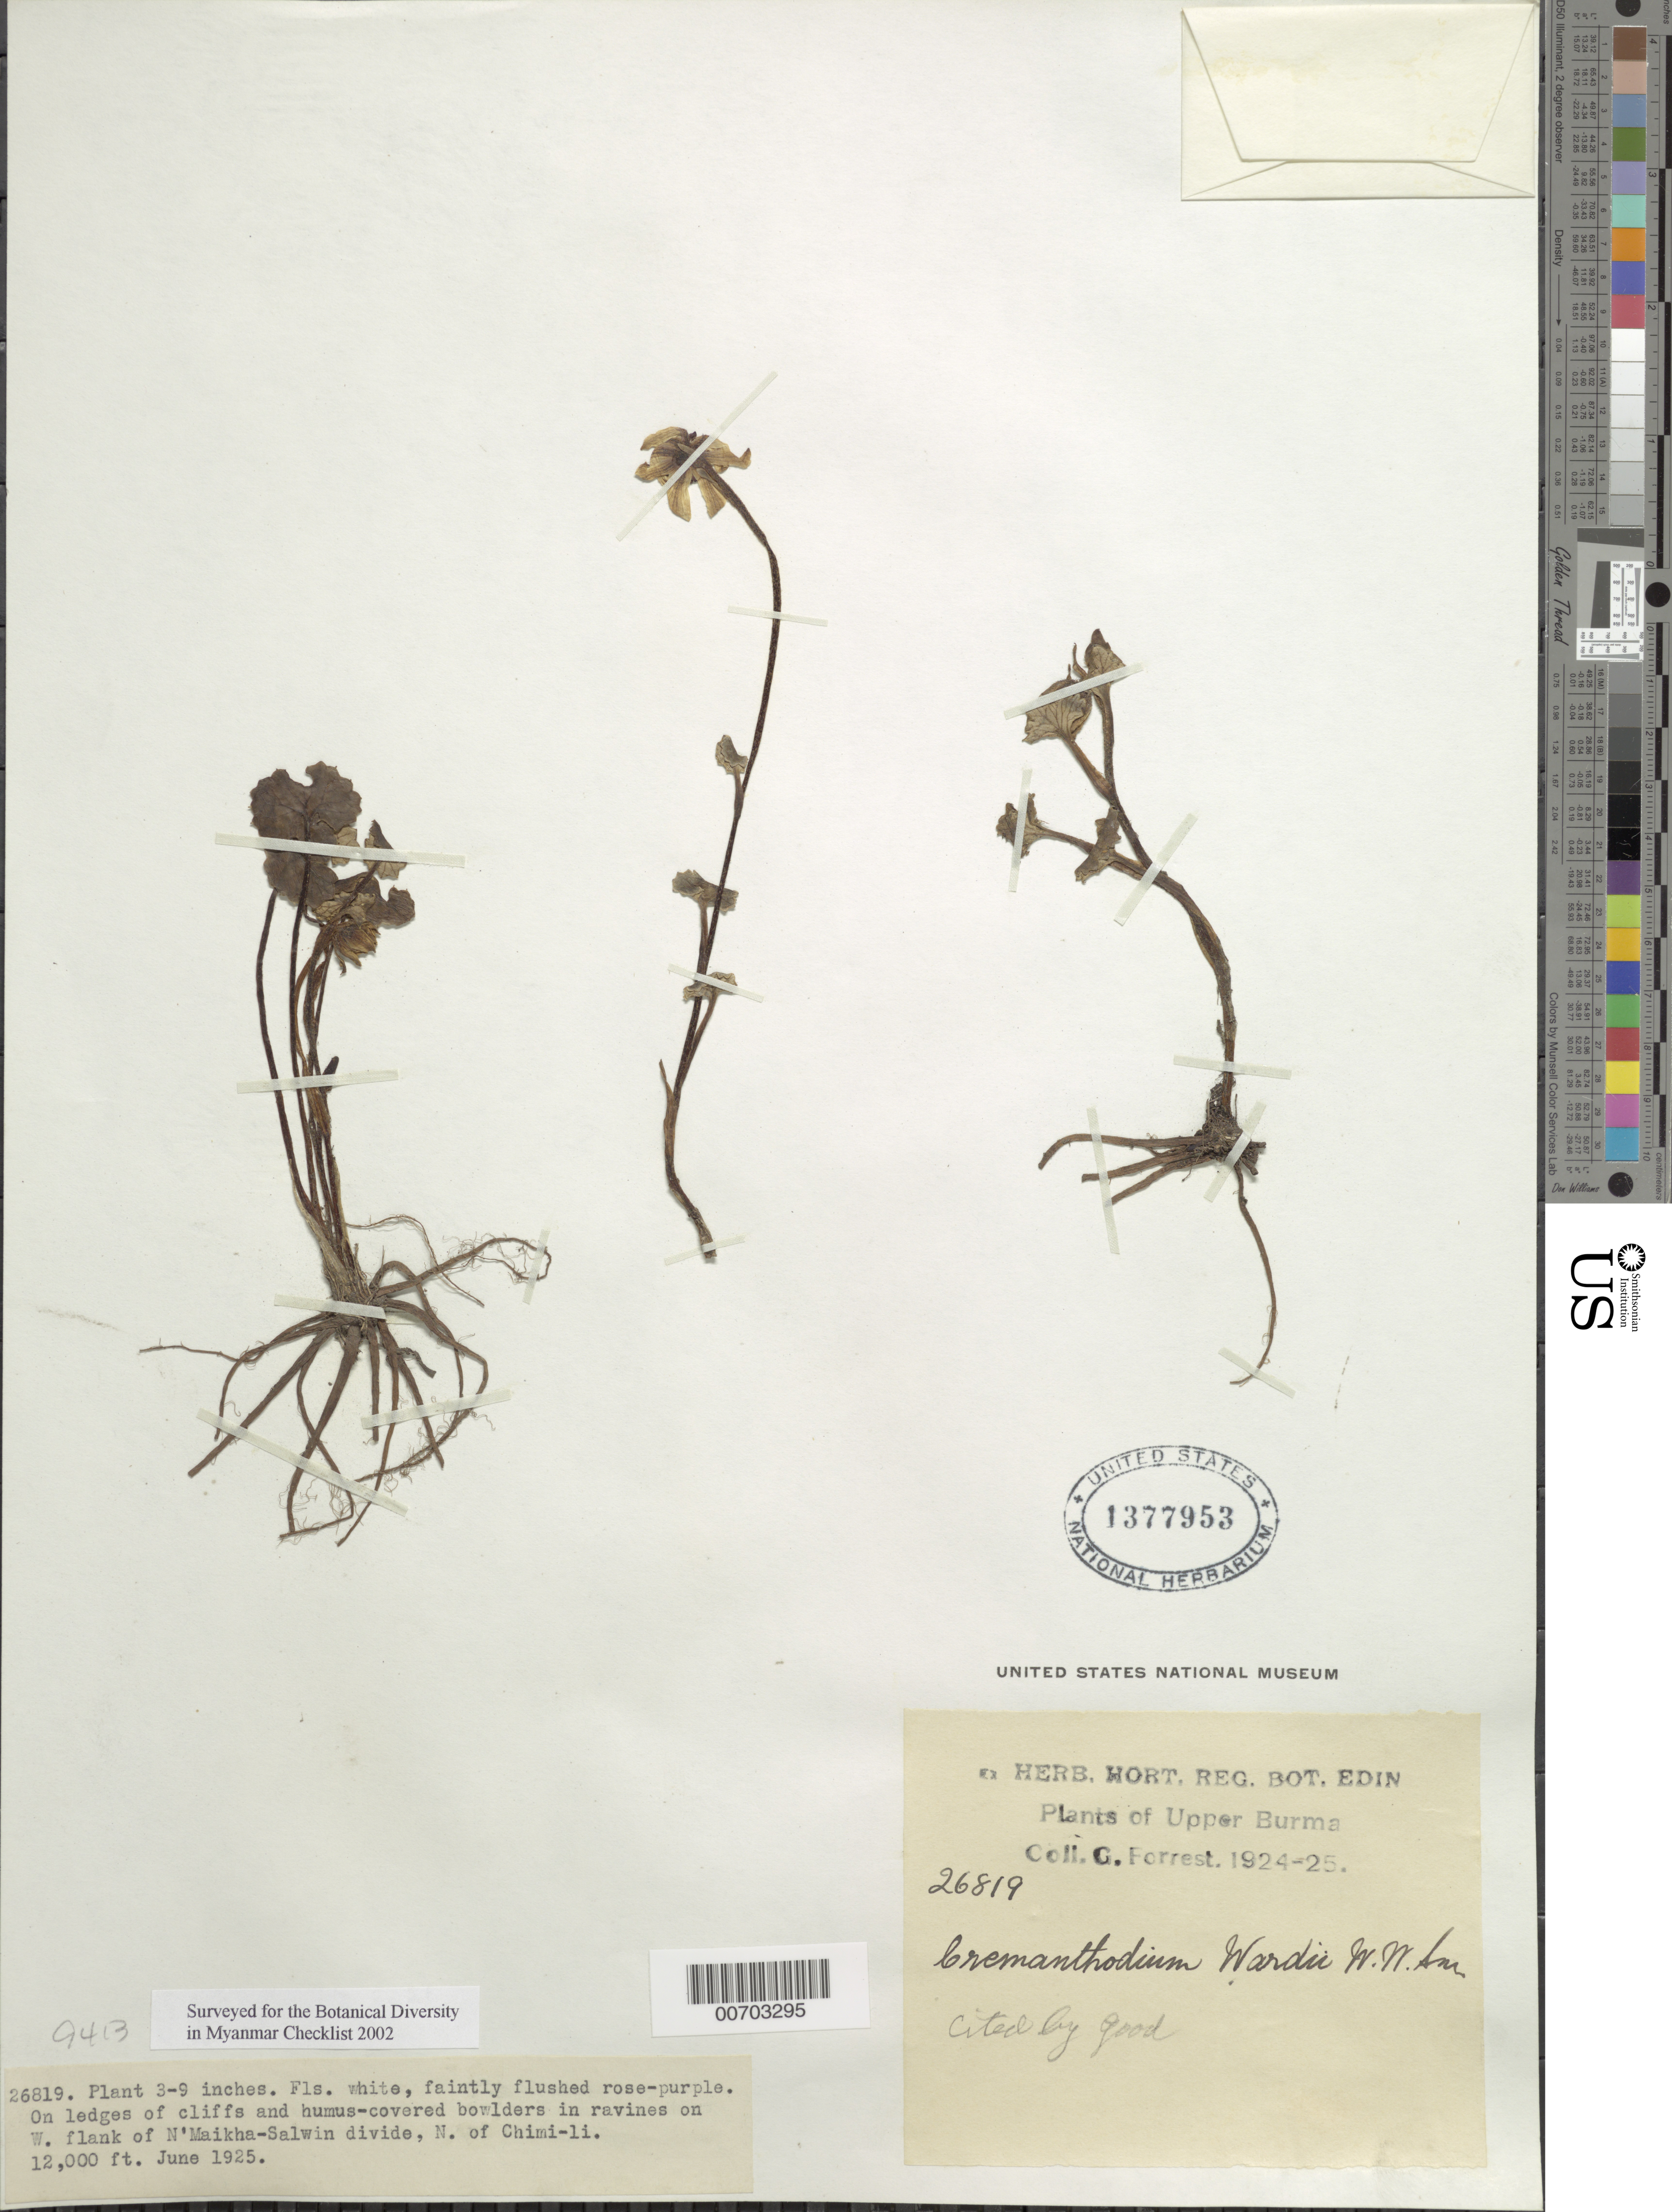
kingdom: Plantae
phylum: Tracheophyta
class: Magnoliopsida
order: Asterales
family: Asteraceae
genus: Cremanthodium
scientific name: Cremanthodium wardii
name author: W.W. Sm.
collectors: G. Forrest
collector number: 26819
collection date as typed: Jun 1925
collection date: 1925-06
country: Myanmar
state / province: Kachin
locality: N'Maikha-Salwin Divide, W flank, N of Chimi-li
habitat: Ledges of cliffs and humus covered boulders in ravines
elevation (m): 3658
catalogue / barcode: US 1377953